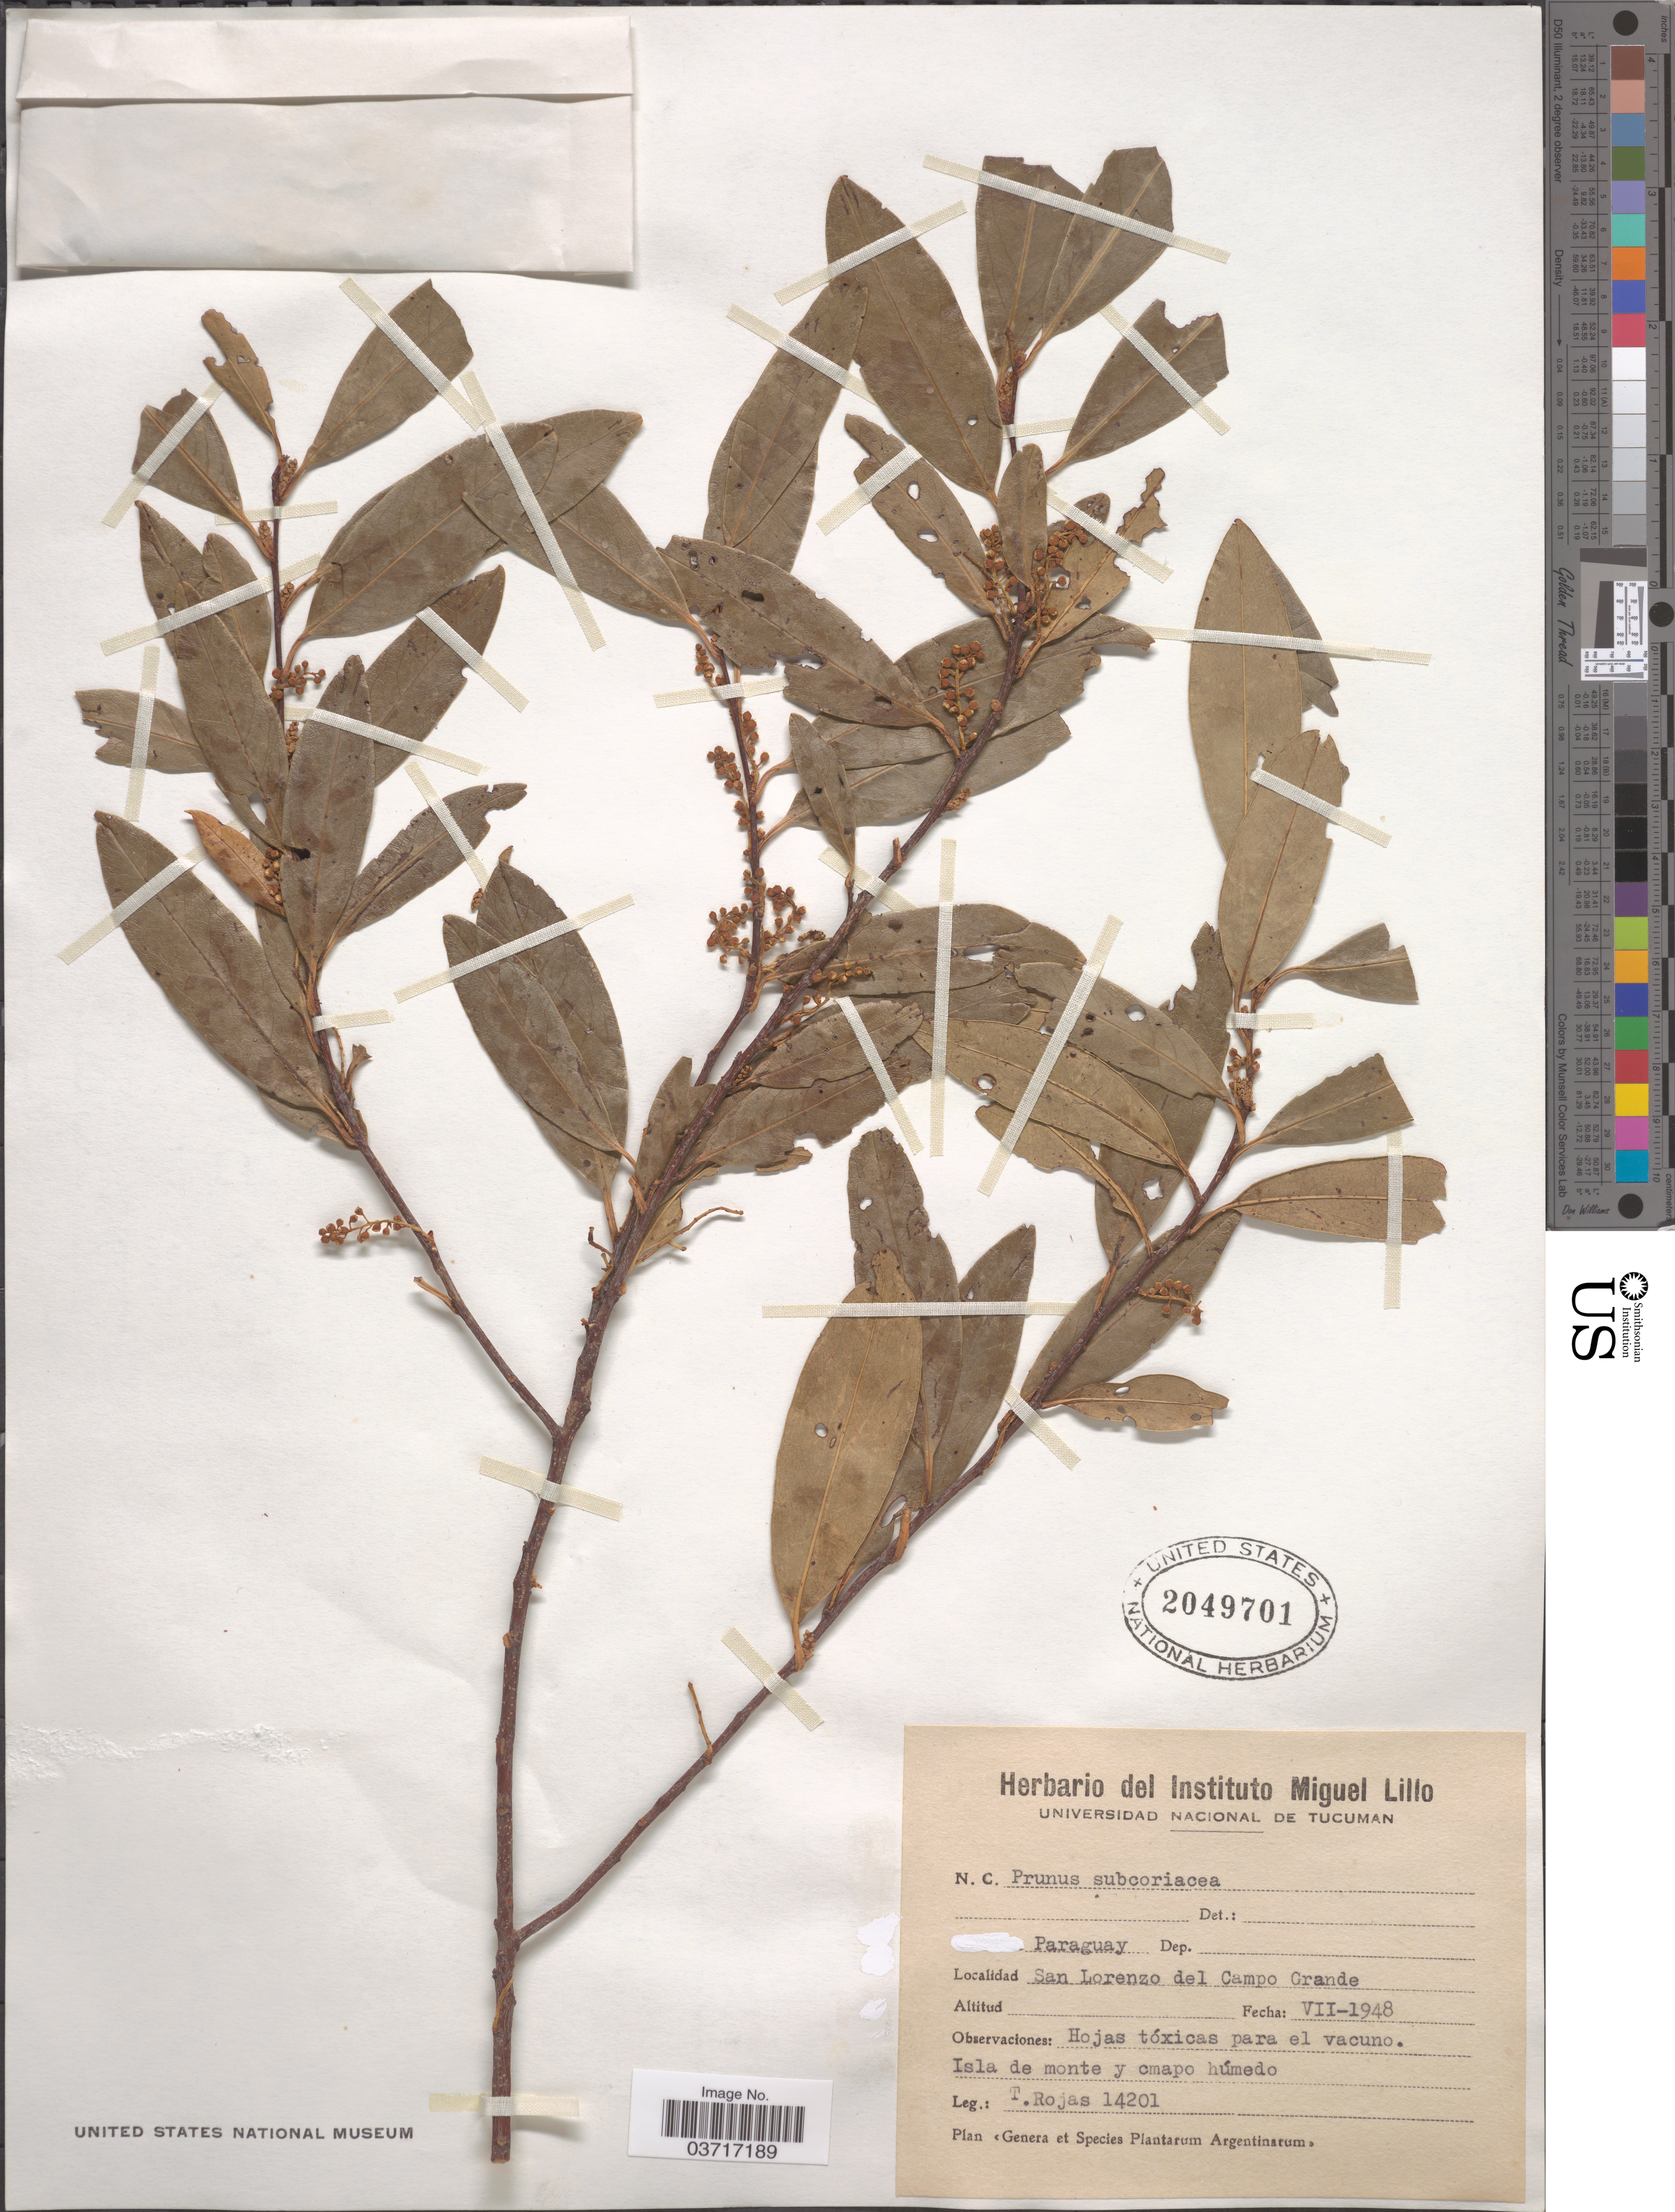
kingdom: Plantae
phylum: Tracheophyta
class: Magnoliopsida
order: Rosales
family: Rosaceae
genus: Prunus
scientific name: Prunus subcoriacea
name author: Koehne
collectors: T. Rojas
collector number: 14201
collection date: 1948-07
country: Paraguay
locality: San Lorenzo del Campo Grande. Isla de monte y cmapo húmedo.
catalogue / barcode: US 2049701